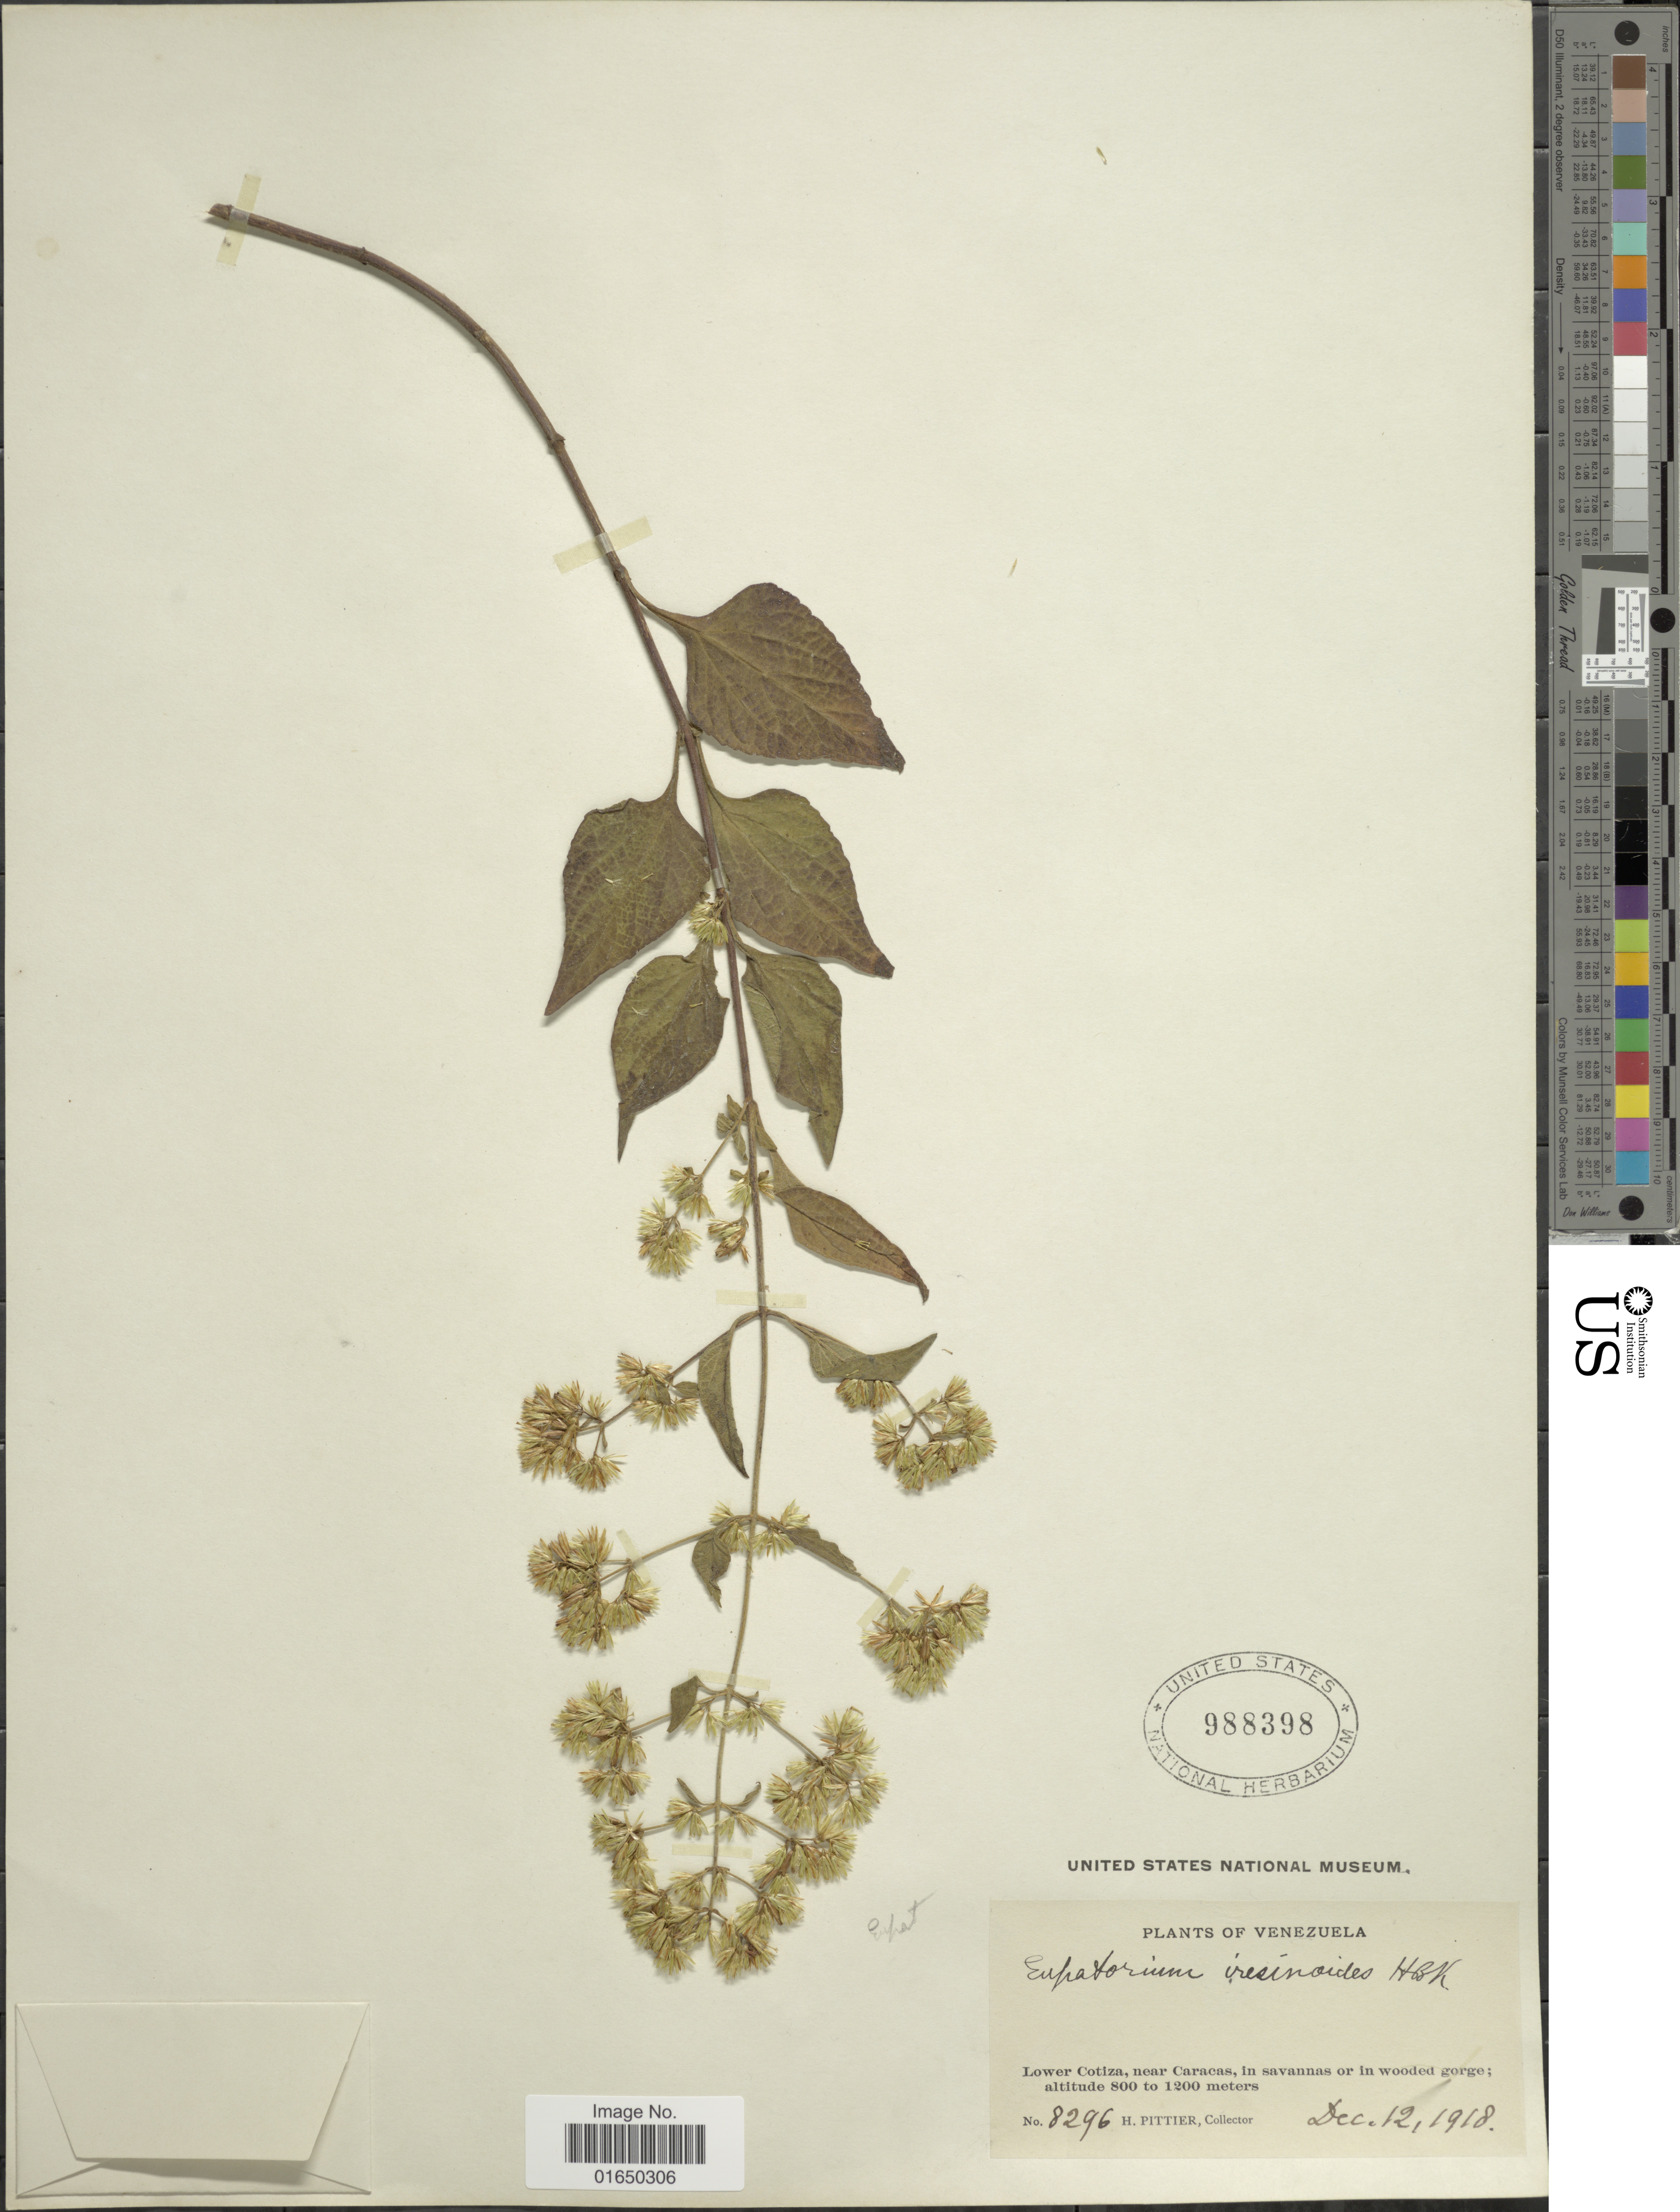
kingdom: Plantae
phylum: Tracheophyta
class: Magnoliopsida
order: Asterales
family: Asteraceae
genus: Condylidium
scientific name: Condylidium iresinoides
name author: (Kunth) R.M. King & H. Rob.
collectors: H. F. Pittier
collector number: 8296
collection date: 1918-12-12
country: Venezuela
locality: Lower Cotiza, near Caracas, in savannas or in woods gorge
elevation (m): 800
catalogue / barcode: US 988398